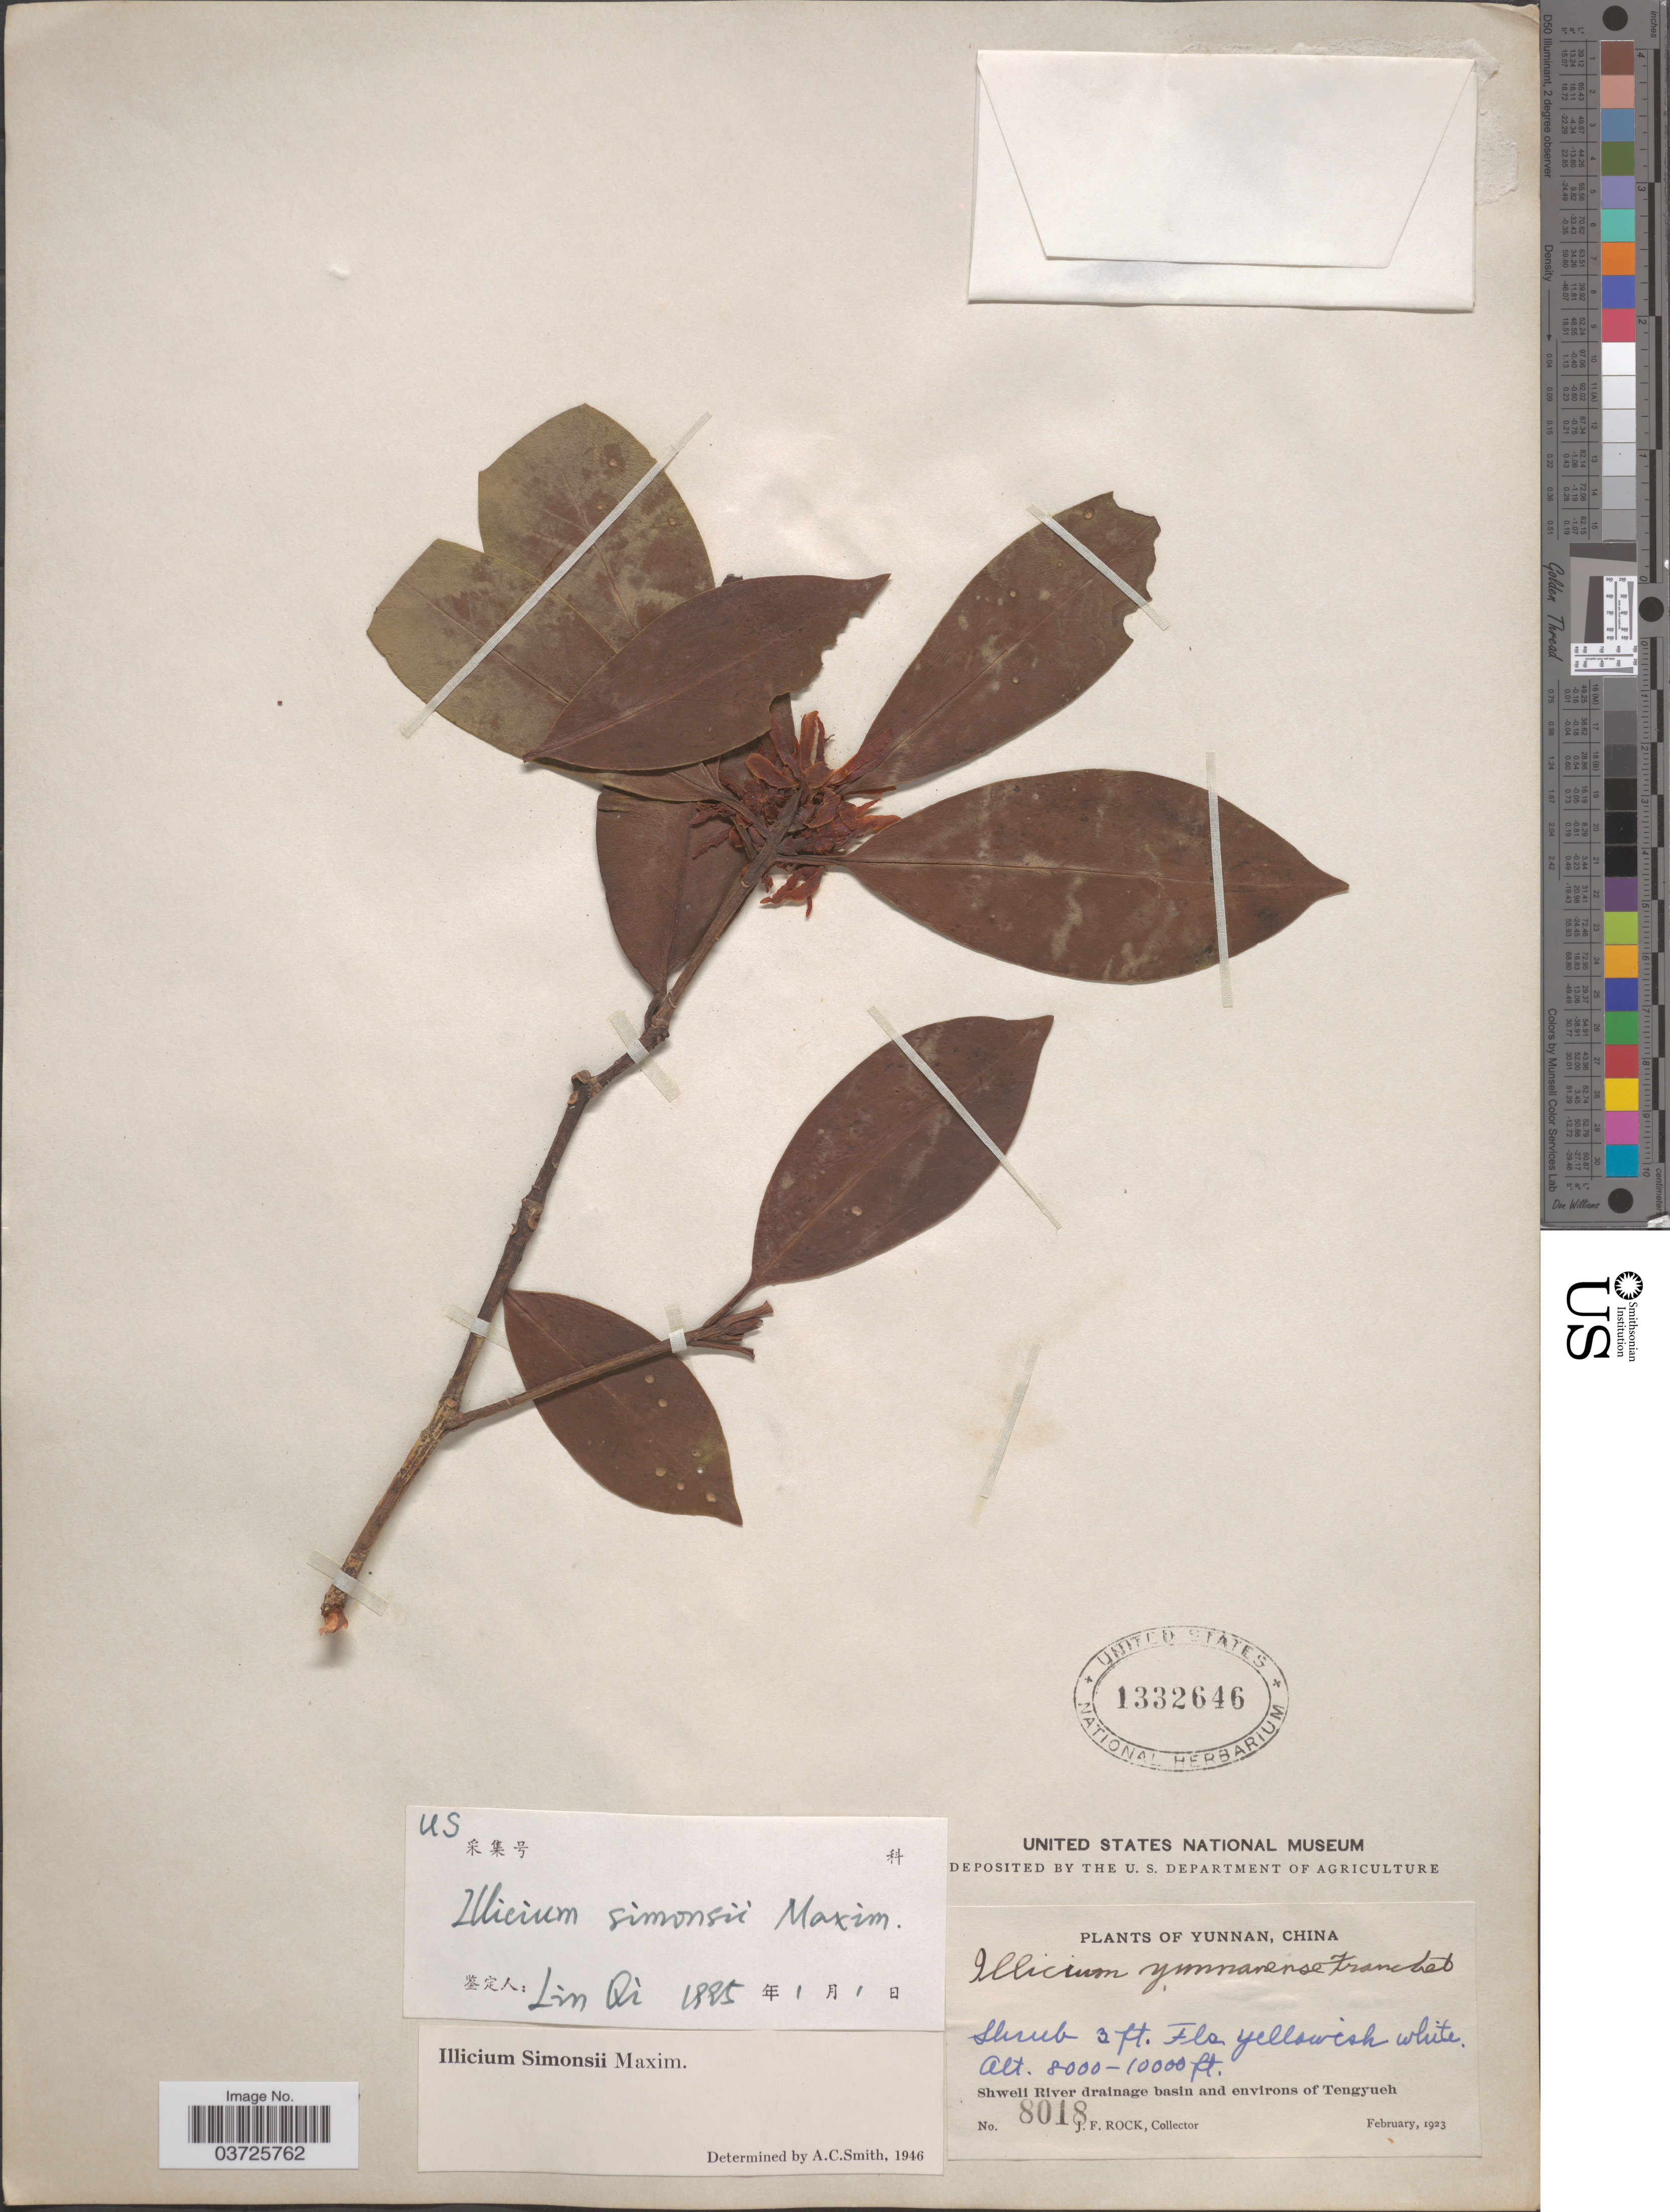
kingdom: Plantae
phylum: Tracheophyta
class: Magnoliopsida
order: Austrobaileyales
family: Schisandraceae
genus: Illicium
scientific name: Illicium simonsii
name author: Maxim.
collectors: J. Rock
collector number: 8018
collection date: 1923-02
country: China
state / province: Yunnan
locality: Shweli River drainage basin and environs of Tengyueh.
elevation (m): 2438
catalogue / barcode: US 1332646